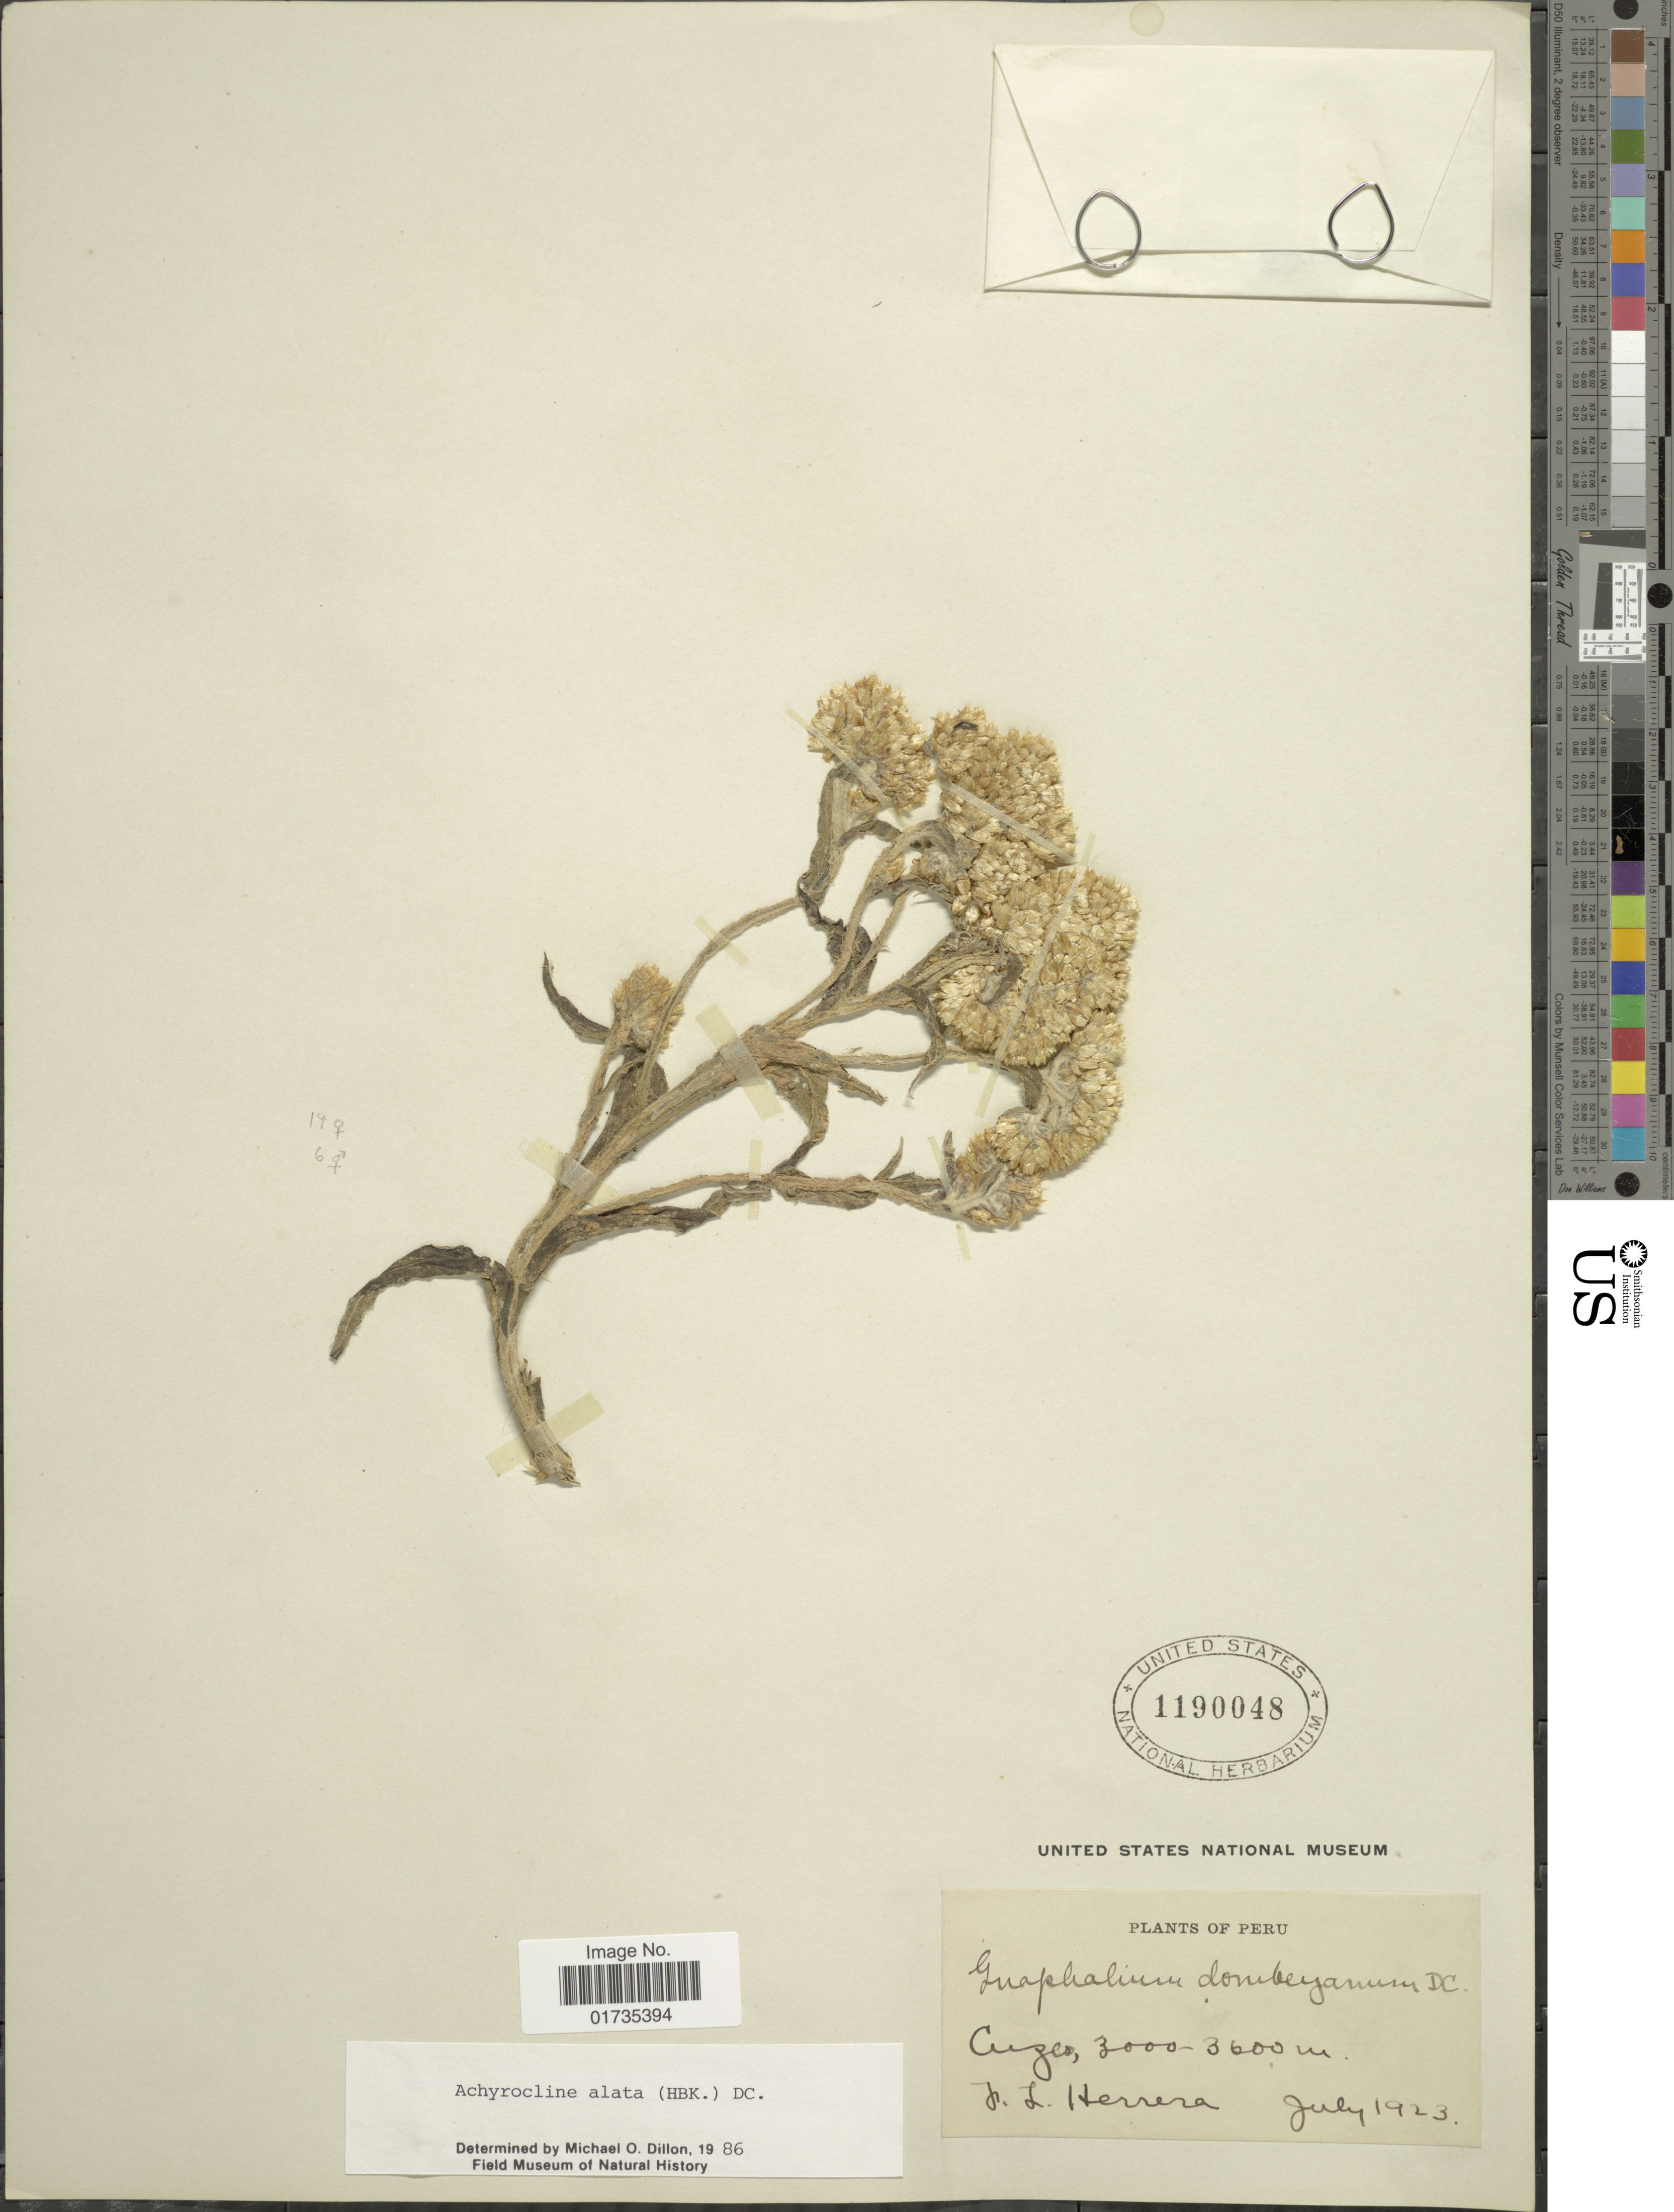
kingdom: Plantae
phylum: Tracheophyta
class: Magnoliopsida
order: Asterales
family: Asteraceae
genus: Achyrocline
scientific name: Achyrocline alata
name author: (Kunth) DC.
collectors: J. L. Herrera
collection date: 1923-07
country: Peru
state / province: Cusco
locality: Peru. Cuzco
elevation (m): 3000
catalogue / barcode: US 1190048